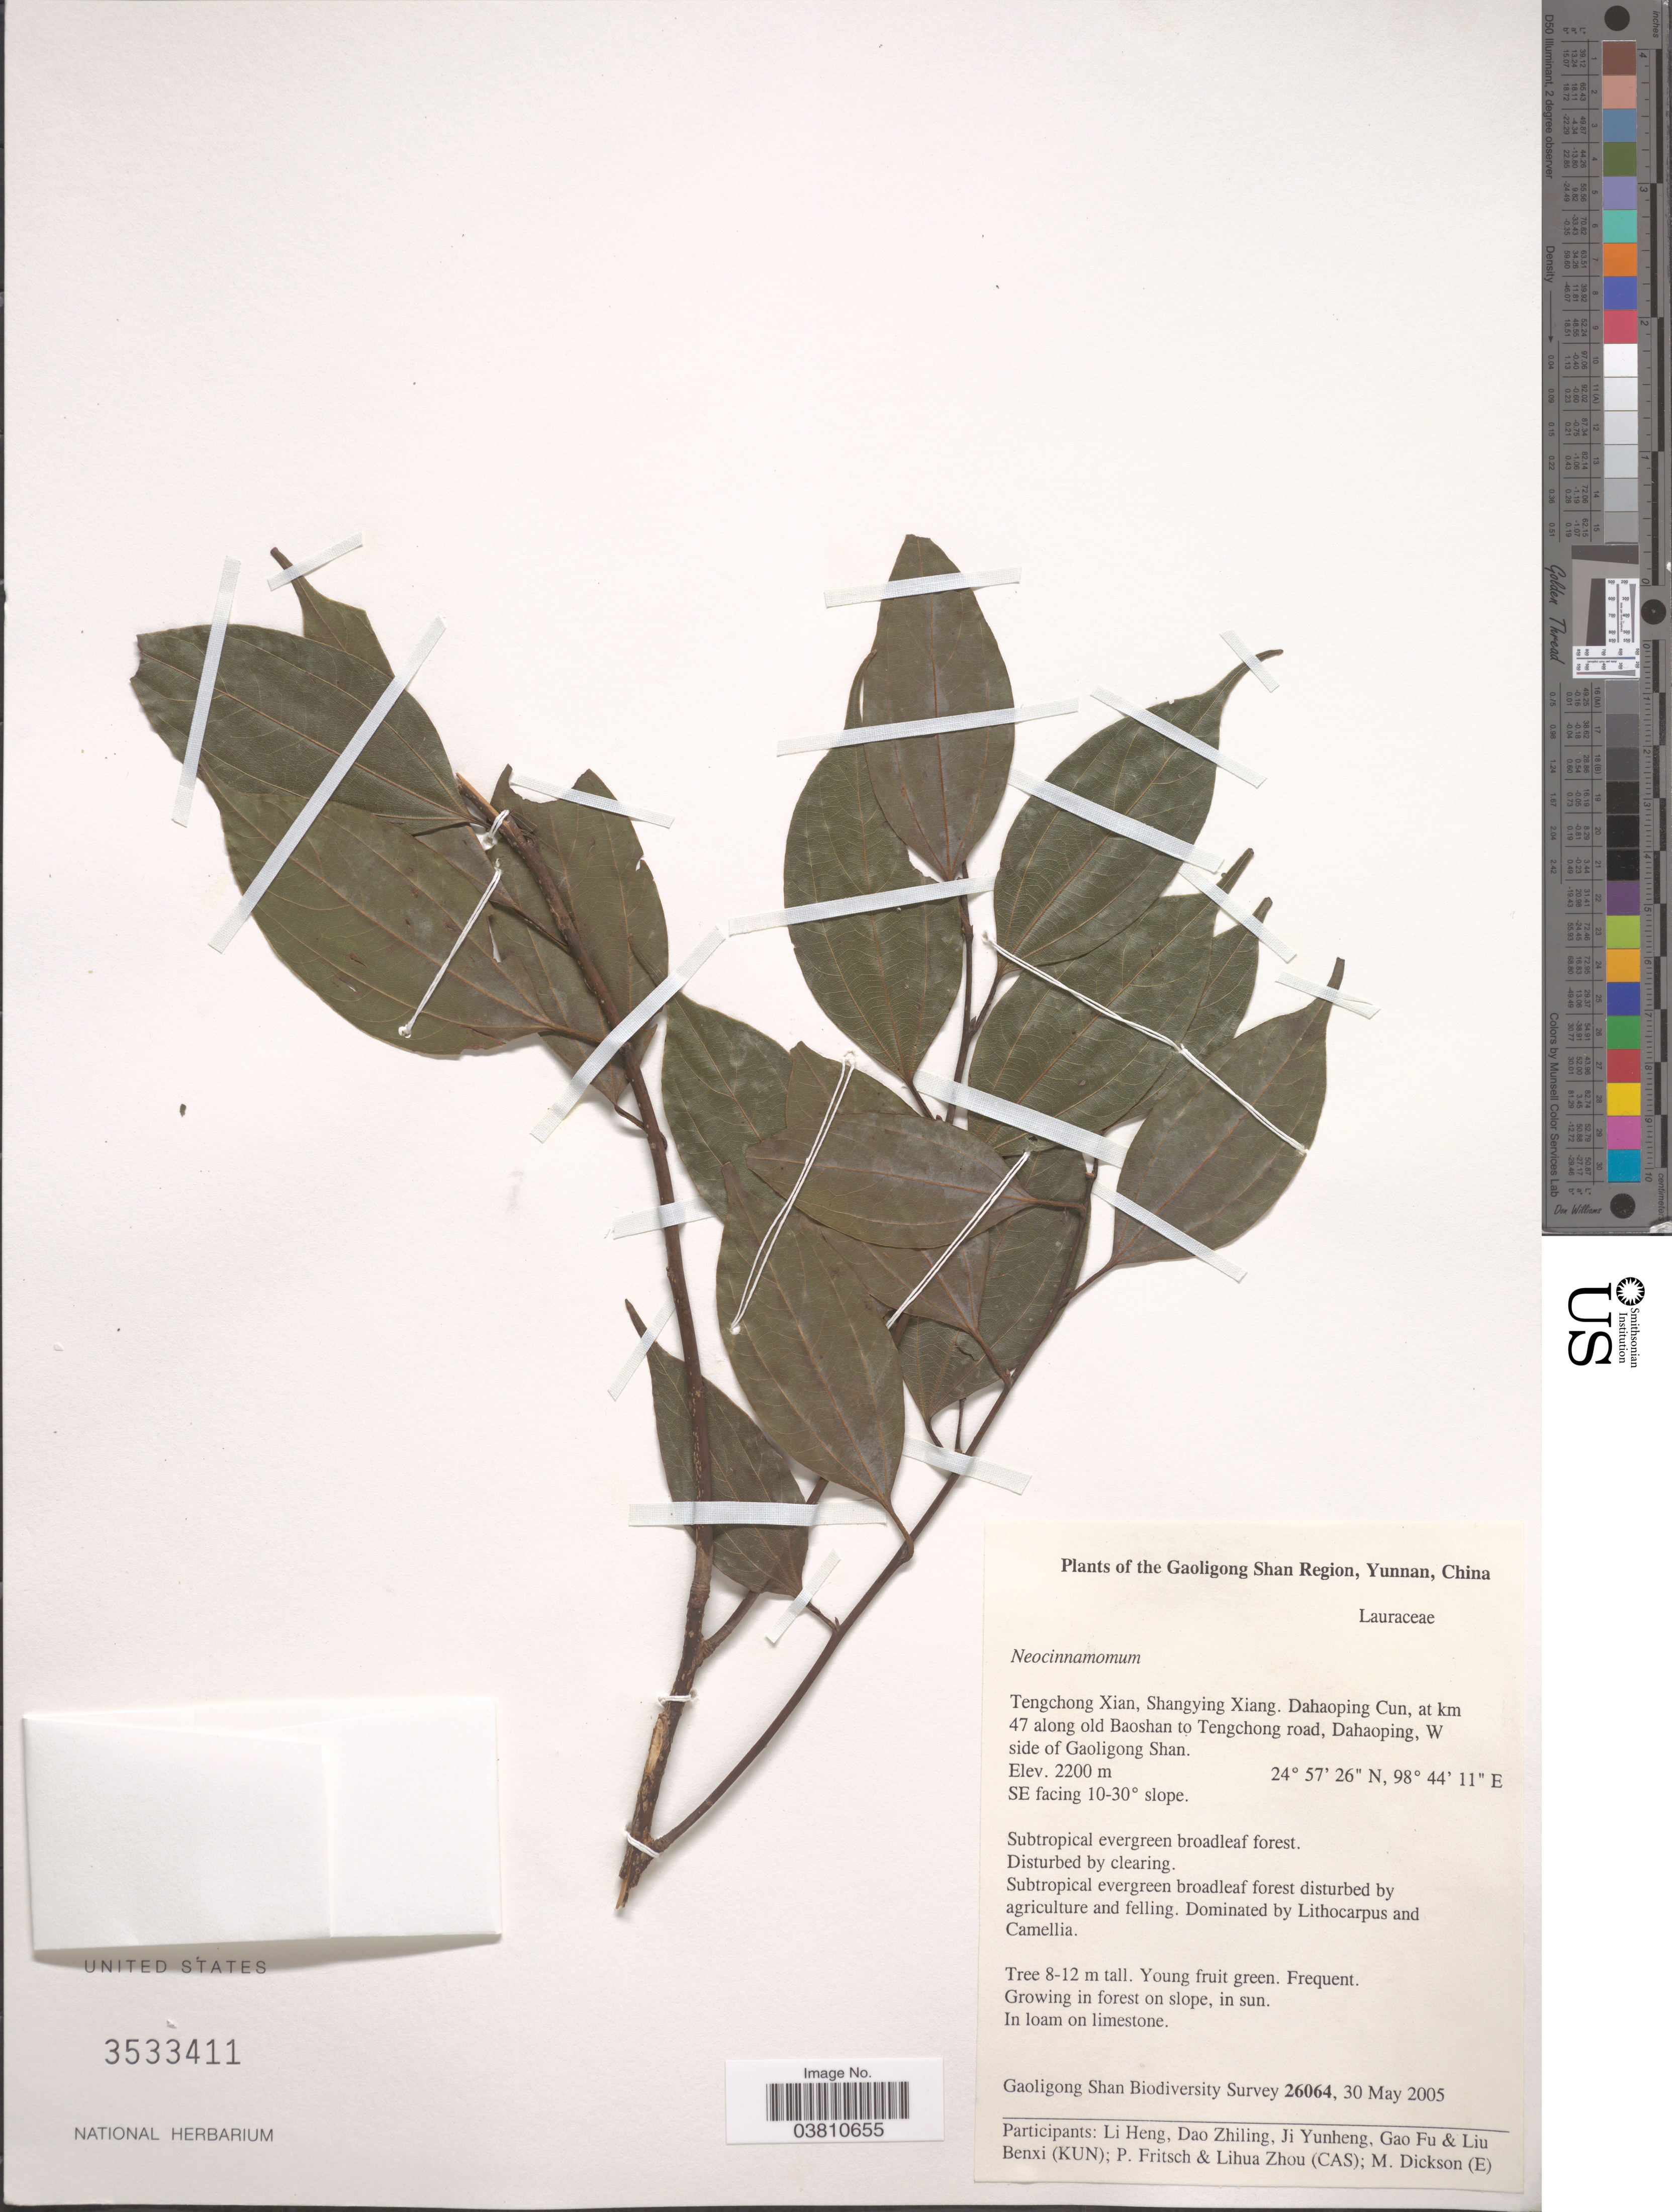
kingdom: Plantae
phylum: Tracheophyta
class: Magnoliopsida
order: Laurales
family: Lauraceae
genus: Neocinnamomum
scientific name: Neocinnamomum sp.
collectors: Gaoligong Shan Biodiversity Survey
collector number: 26064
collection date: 2005-05-30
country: China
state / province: Yunnan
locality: The Gaoligong Shan Region. Tengchong Xian, Shangying Xiang. Dahaoping Cun, at km 47 along old Baoshan to Tengchong road, Dahaoping, W side of Gaoligong Shan. SE facing 10-30° slope.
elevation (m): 2200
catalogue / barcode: US 3533411